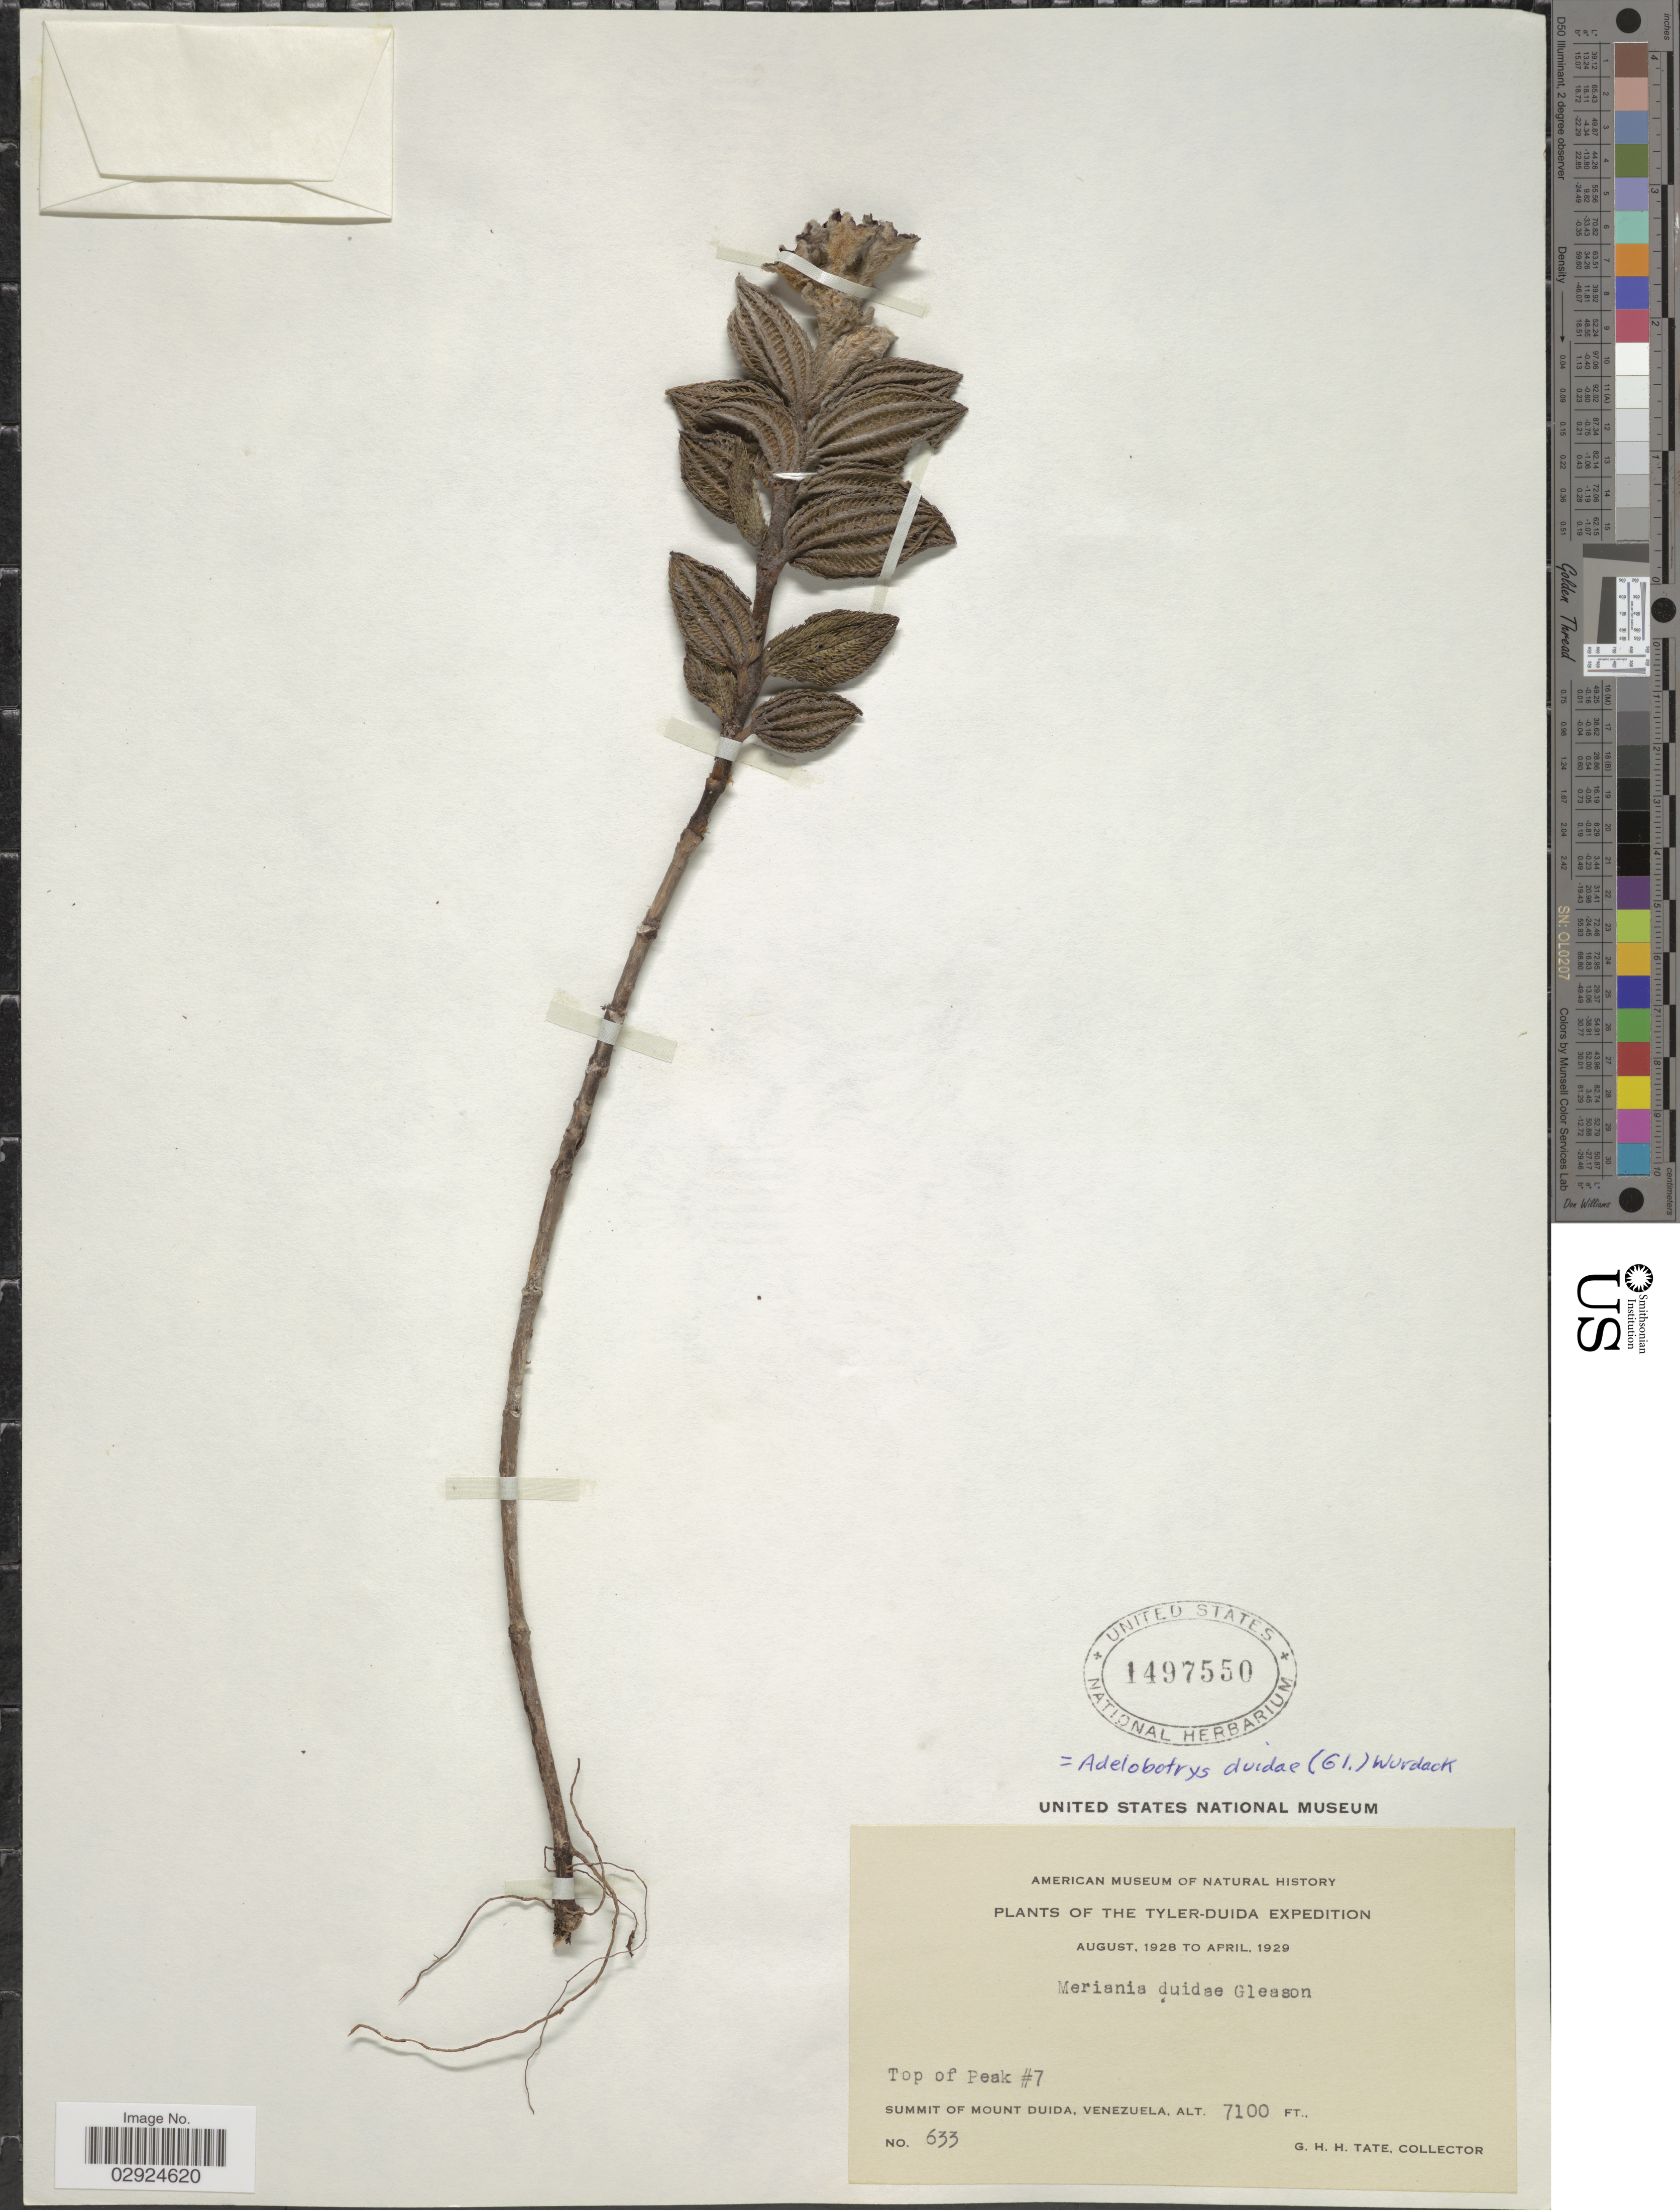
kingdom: Plantae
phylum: Tracheophyta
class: Magnoliopsida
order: Myrtales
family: Melastomataceae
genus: Adelobotrys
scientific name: Adelobotrys duidae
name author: (Gleason) Wurdack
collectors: G. H. H.Tate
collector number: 633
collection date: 1928-08/1929-04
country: Venezuela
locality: Tyler-Duida. Top of Peak #7. Summit of Mount Duida.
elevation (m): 2164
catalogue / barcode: US 1497550